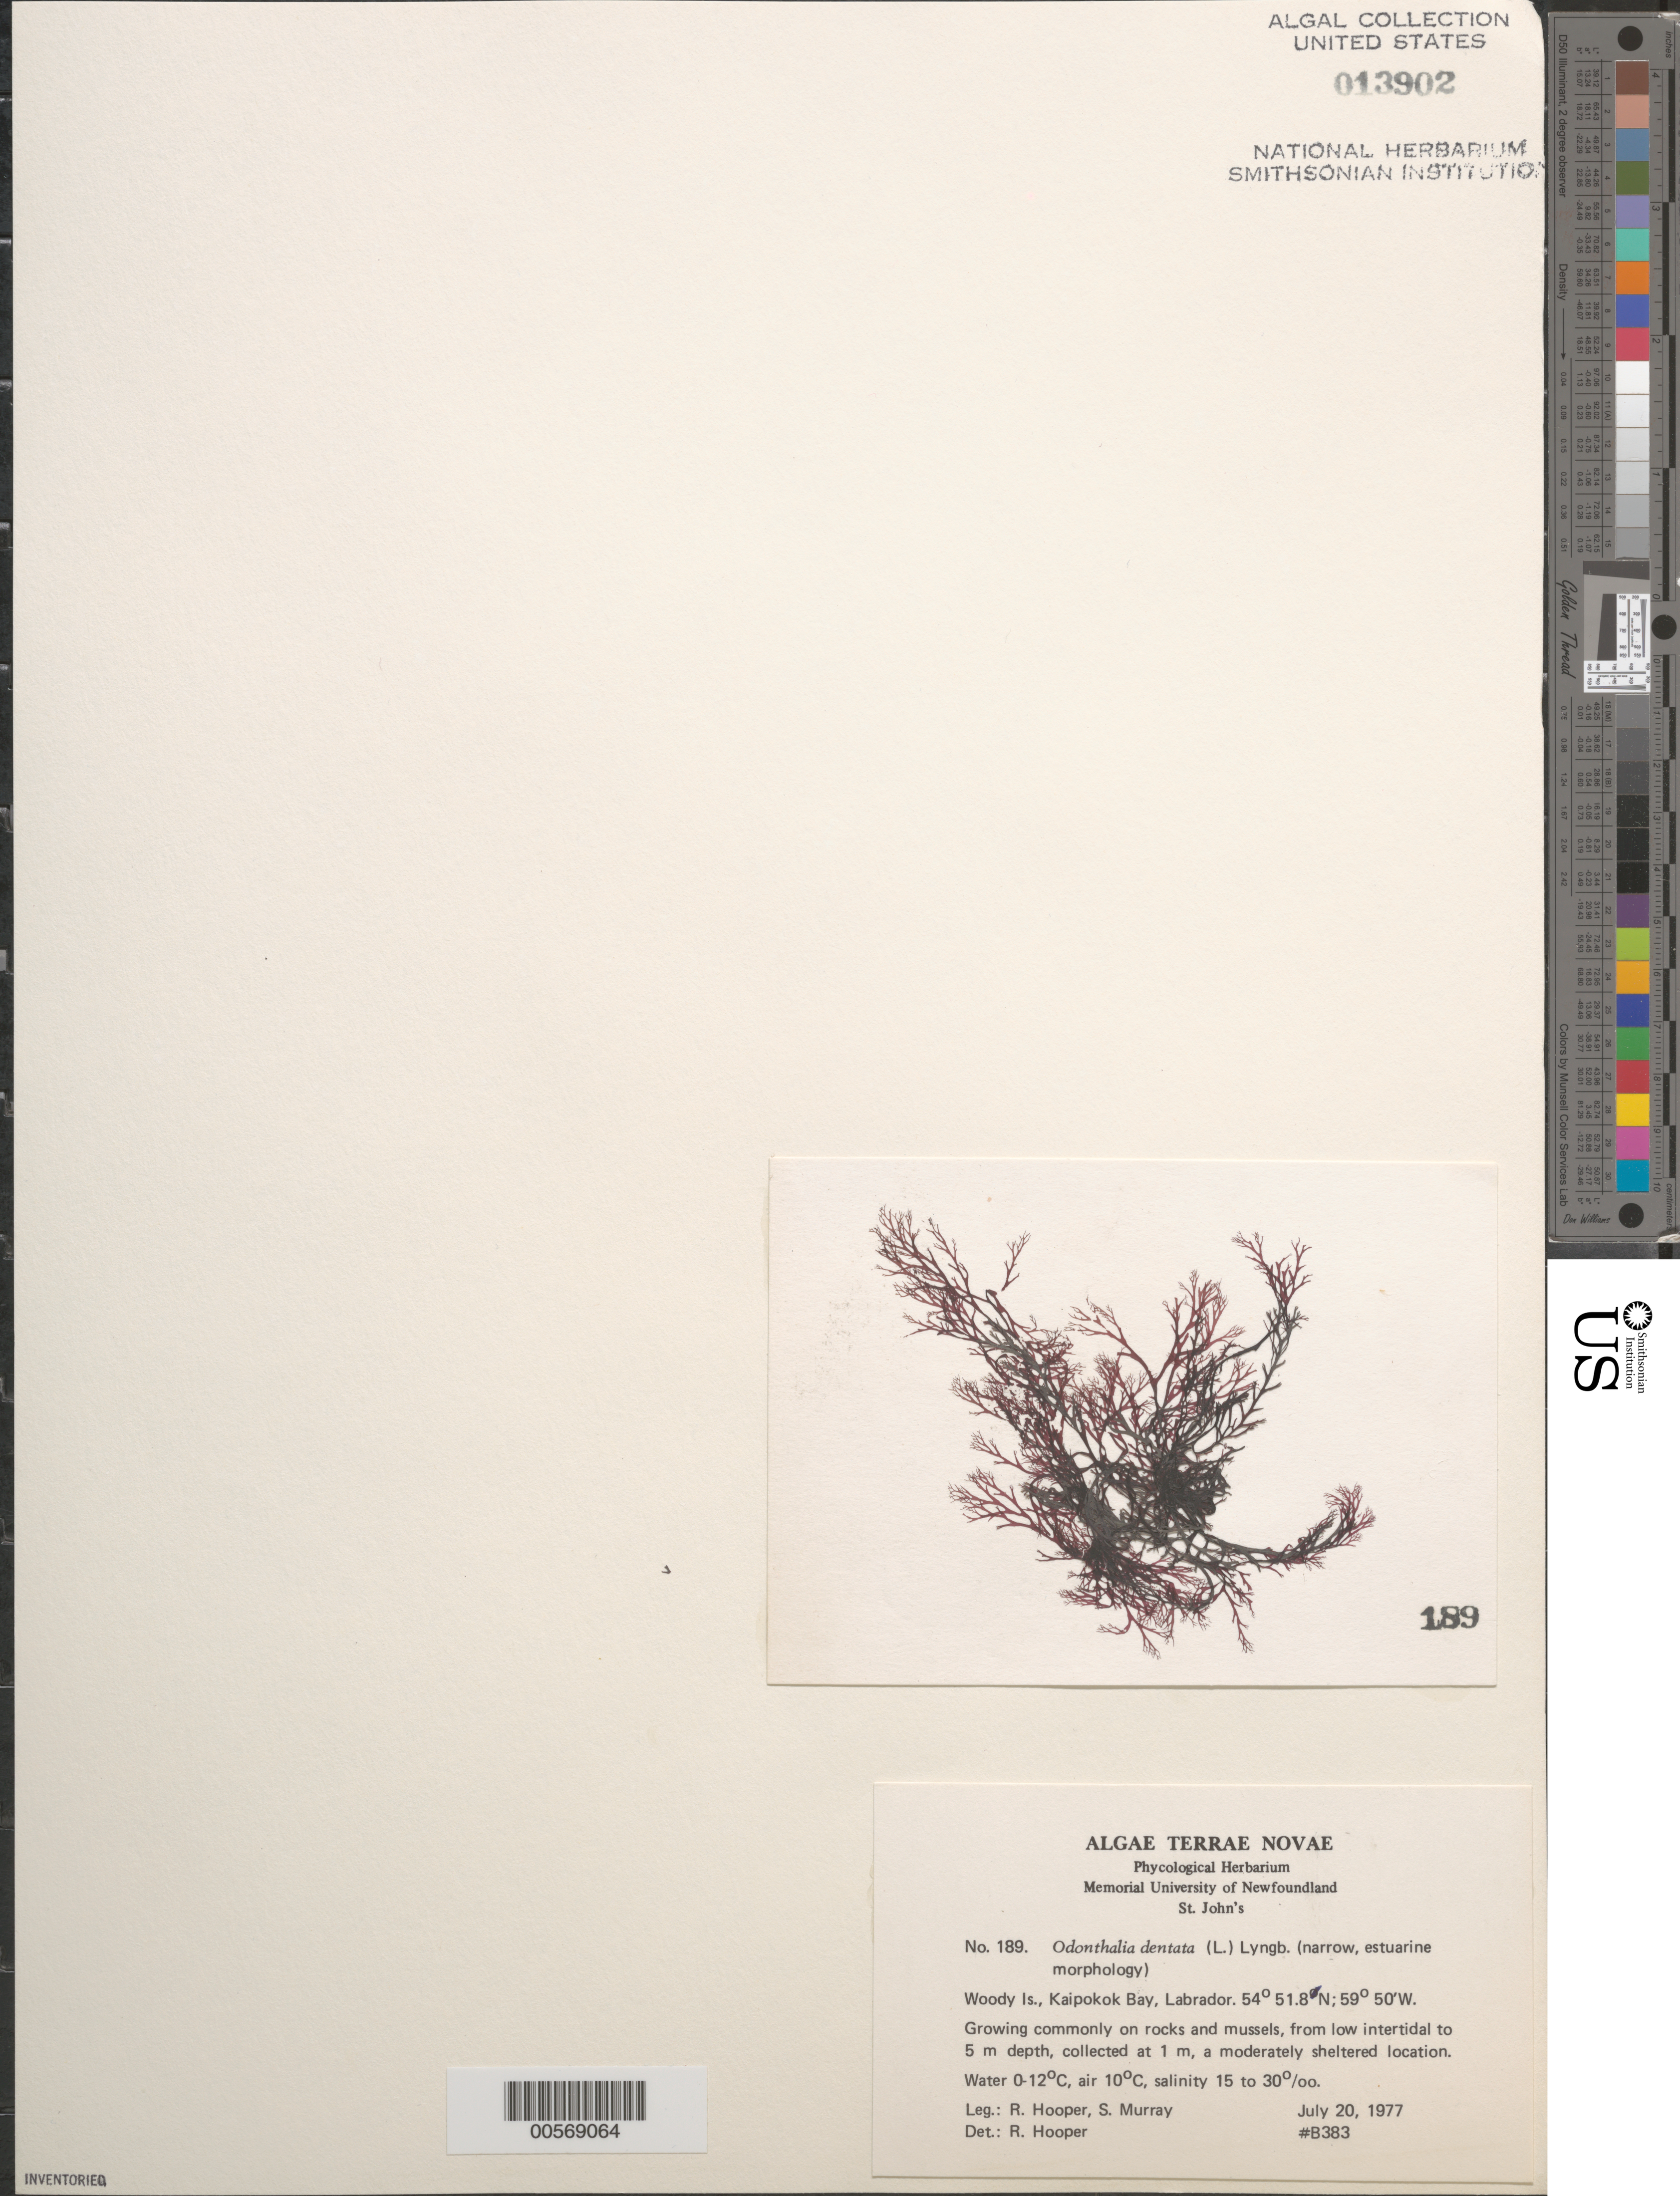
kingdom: Plantae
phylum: Rhodophyta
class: Florideophyceae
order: Ceramiales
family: Rhodomelaceae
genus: Odonthalia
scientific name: Odonthalia dentata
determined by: Hooper, R. G.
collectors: R. G. Hooper & S. Murray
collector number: B383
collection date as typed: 20 Jul 1977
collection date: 1977-07-20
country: Canada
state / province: Newfoundland and Labrador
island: Woody Island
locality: Kaipokok Bay, Labrador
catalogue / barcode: US 13902